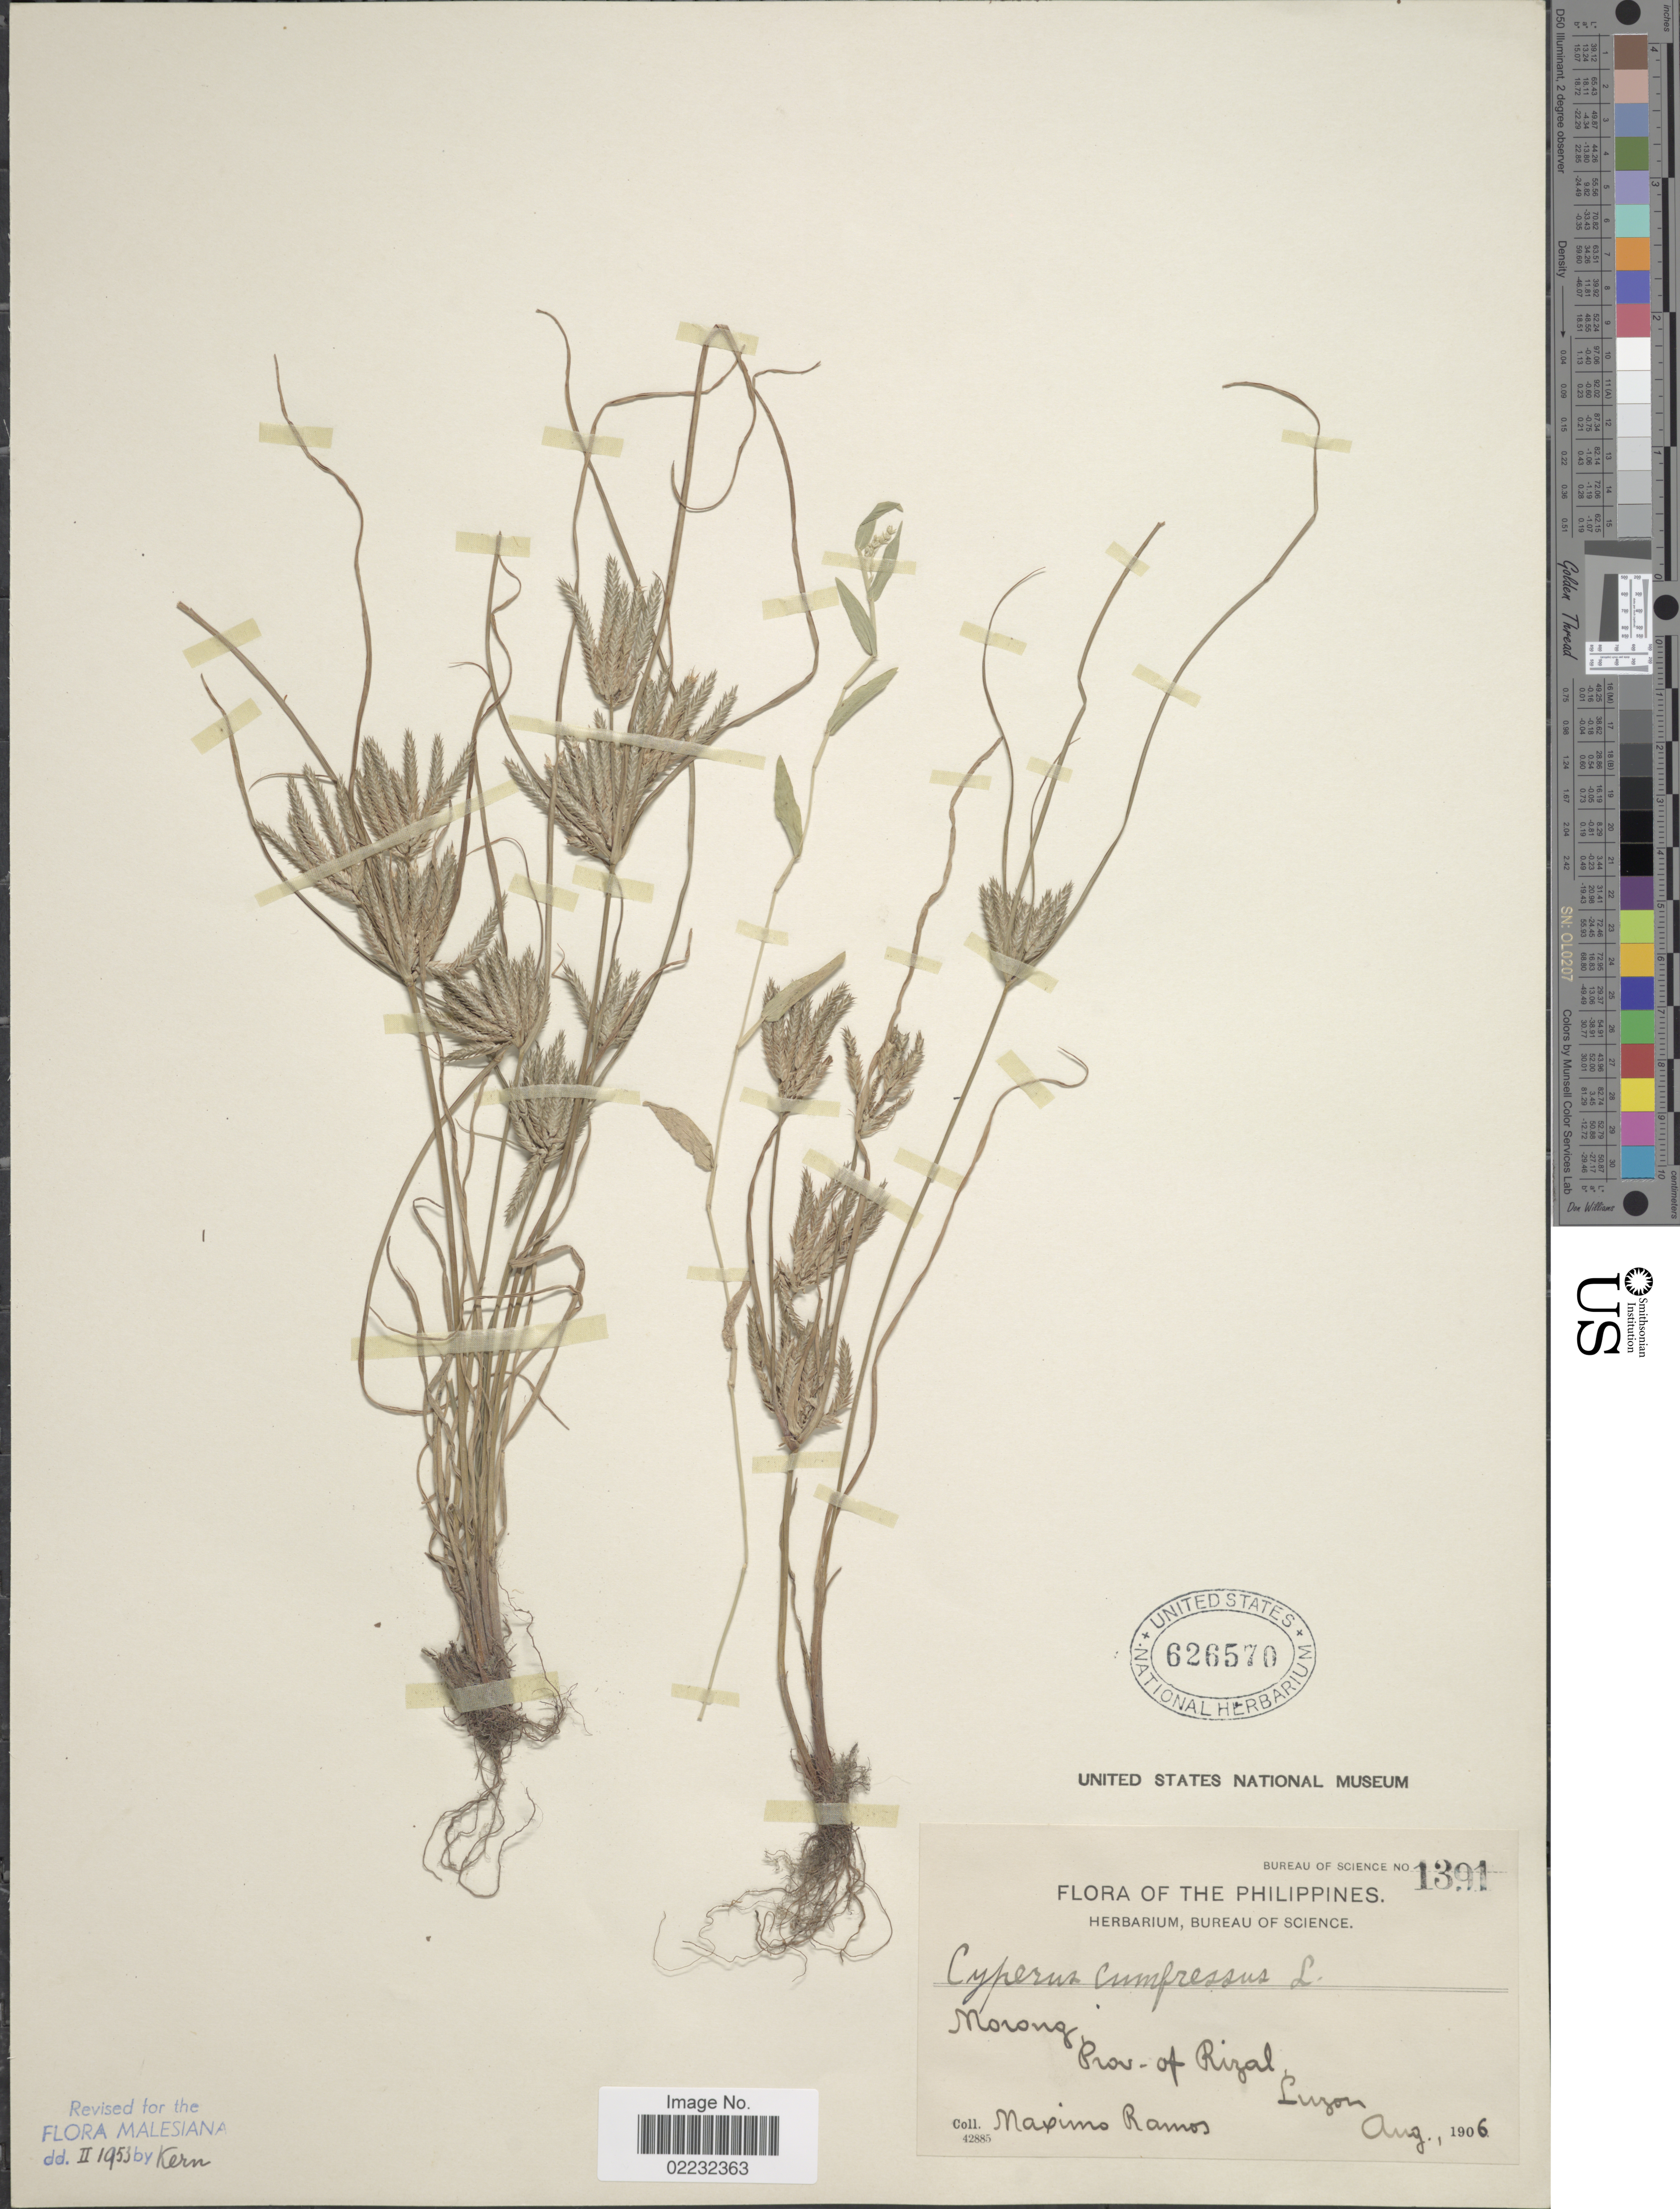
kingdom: Plantae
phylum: Tracheophyta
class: Liliopsida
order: Poales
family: Cyperaceae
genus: Cyperus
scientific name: Cyperus compressus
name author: L.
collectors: M. Ramos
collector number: Bureau of Science 1391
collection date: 1906-08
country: Philippines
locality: Morong,Prov. of Rizal, Luzon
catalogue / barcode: US 626570